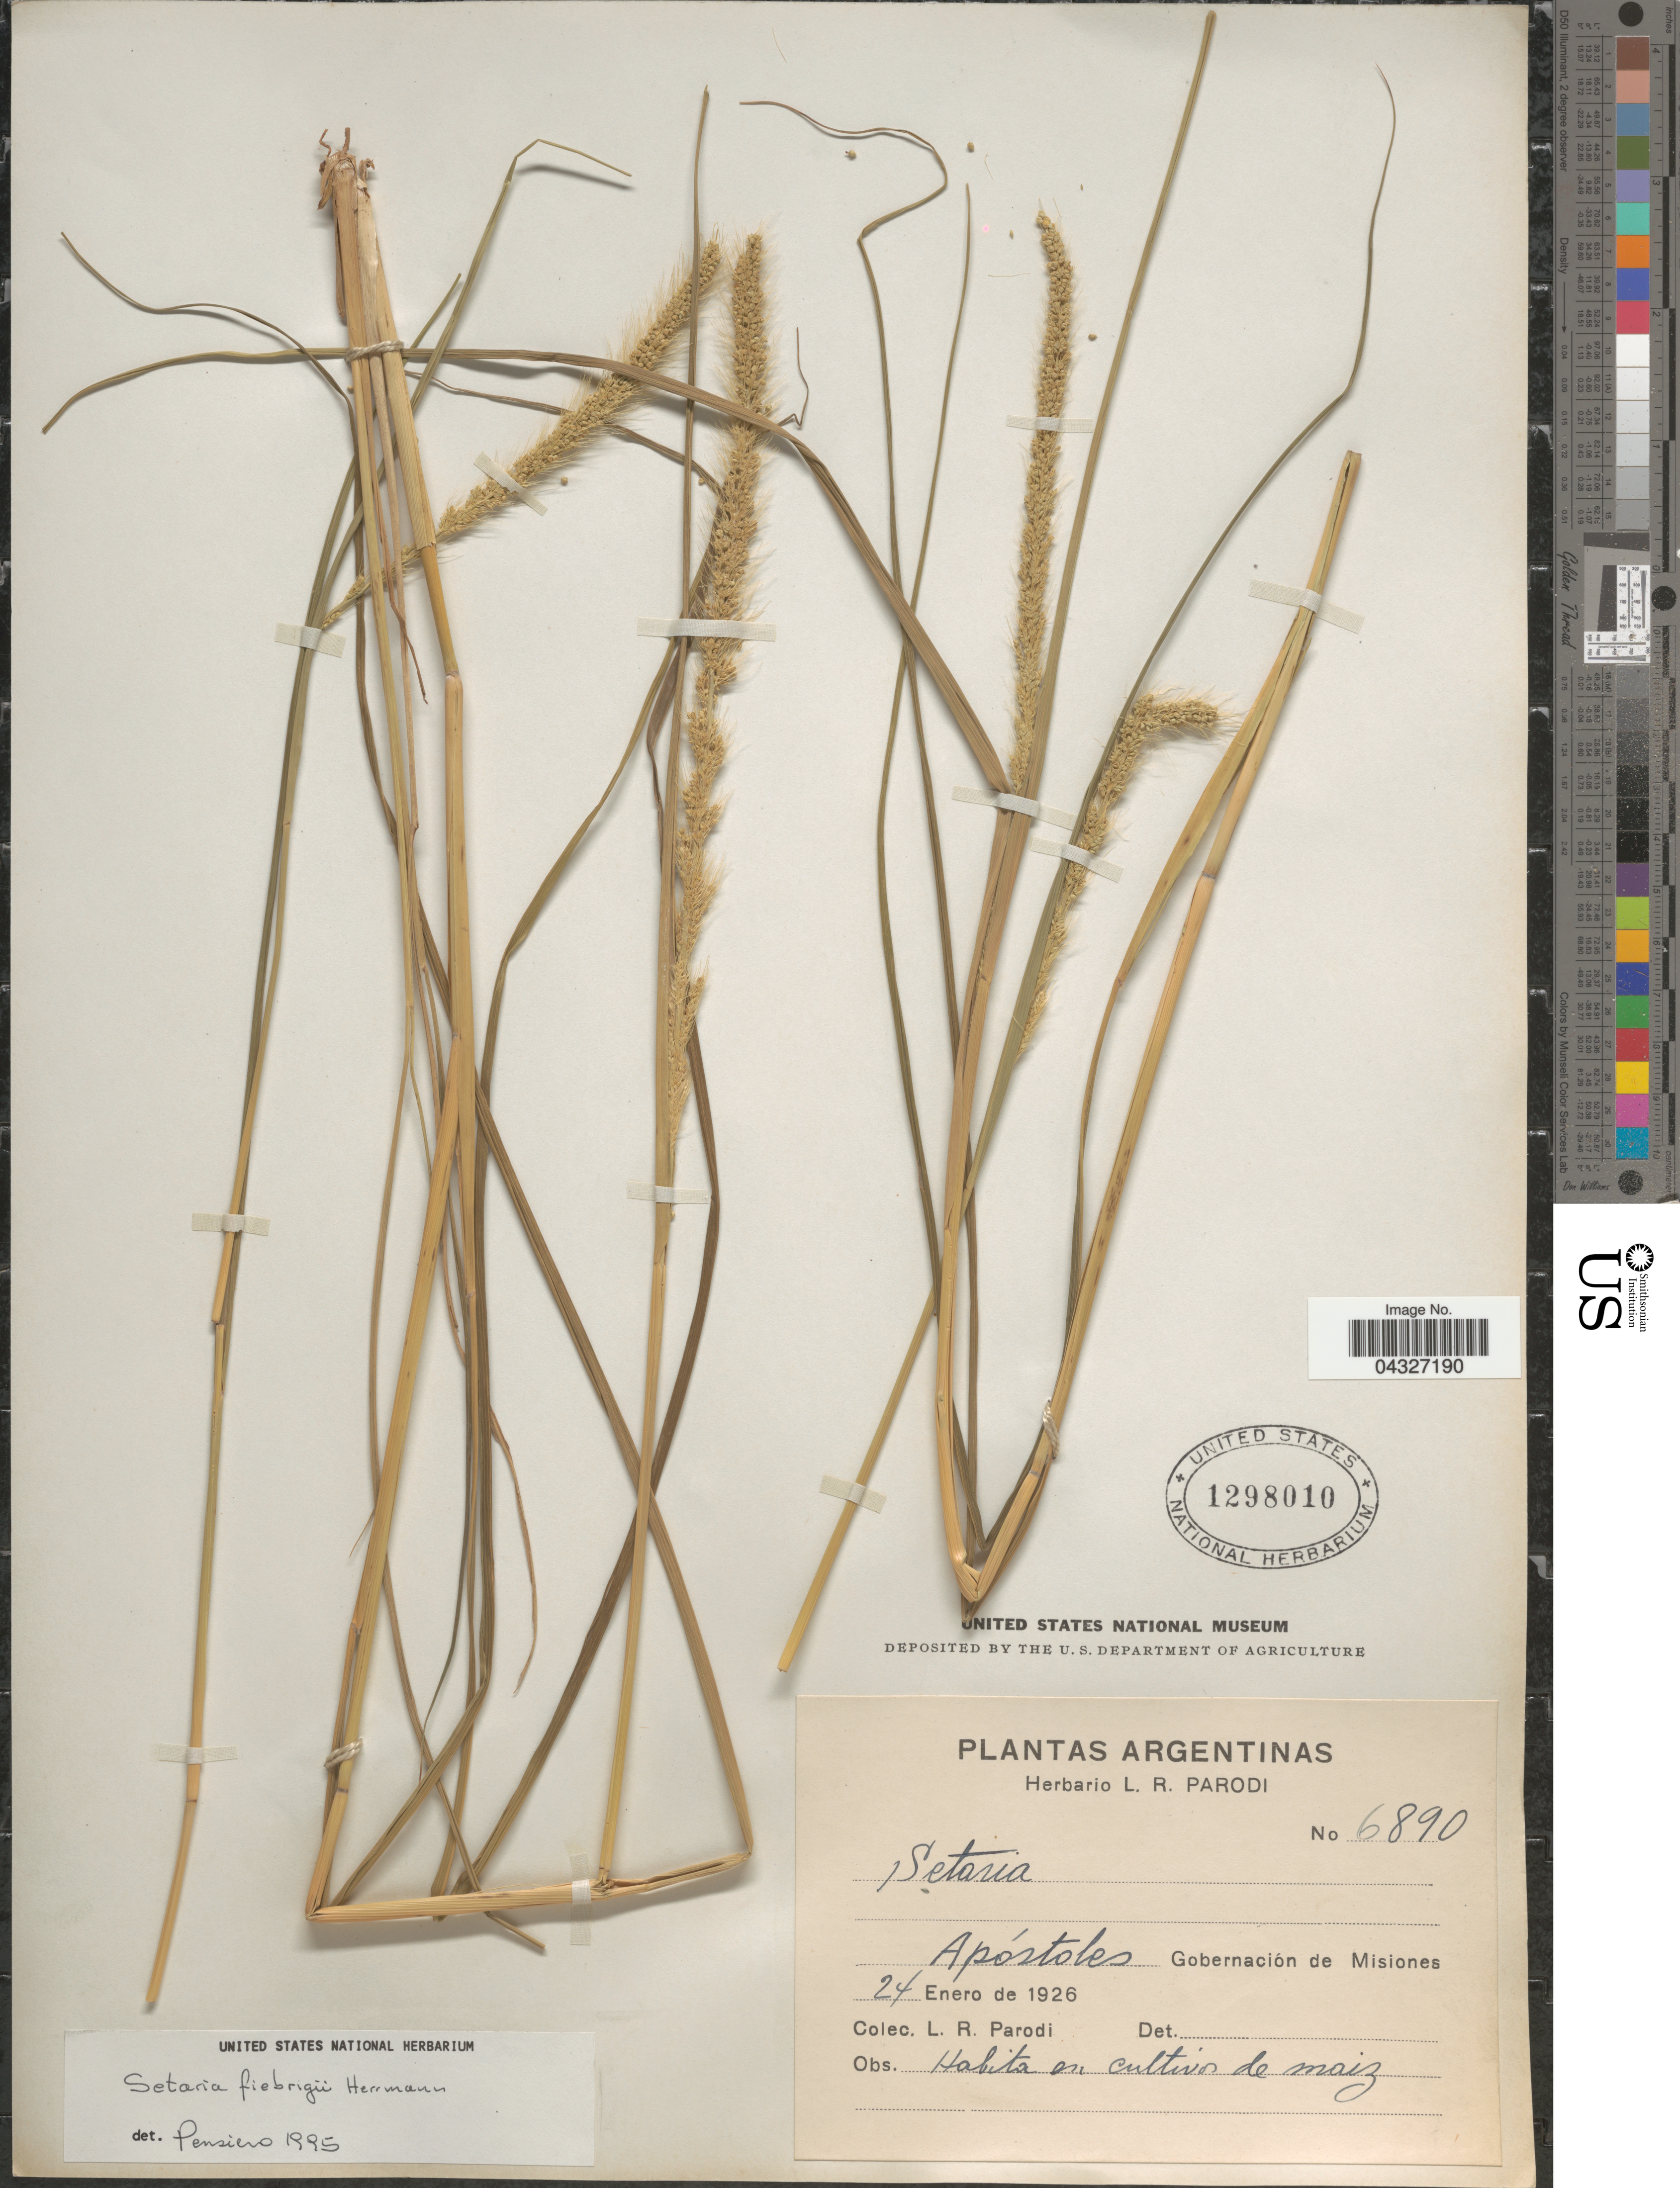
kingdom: Plantae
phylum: Tracheophyta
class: Liliopsida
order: Poales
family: Poaceae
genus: Setaria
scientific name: Setaria fiebrigii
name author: R.A.W. Herrm.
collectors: L. R. Parodi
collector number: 6890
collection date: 1926-01-24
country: Argentina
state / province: Misiones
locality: Apóstoles. Gobernación de Misiones.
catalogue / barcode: US 1298010